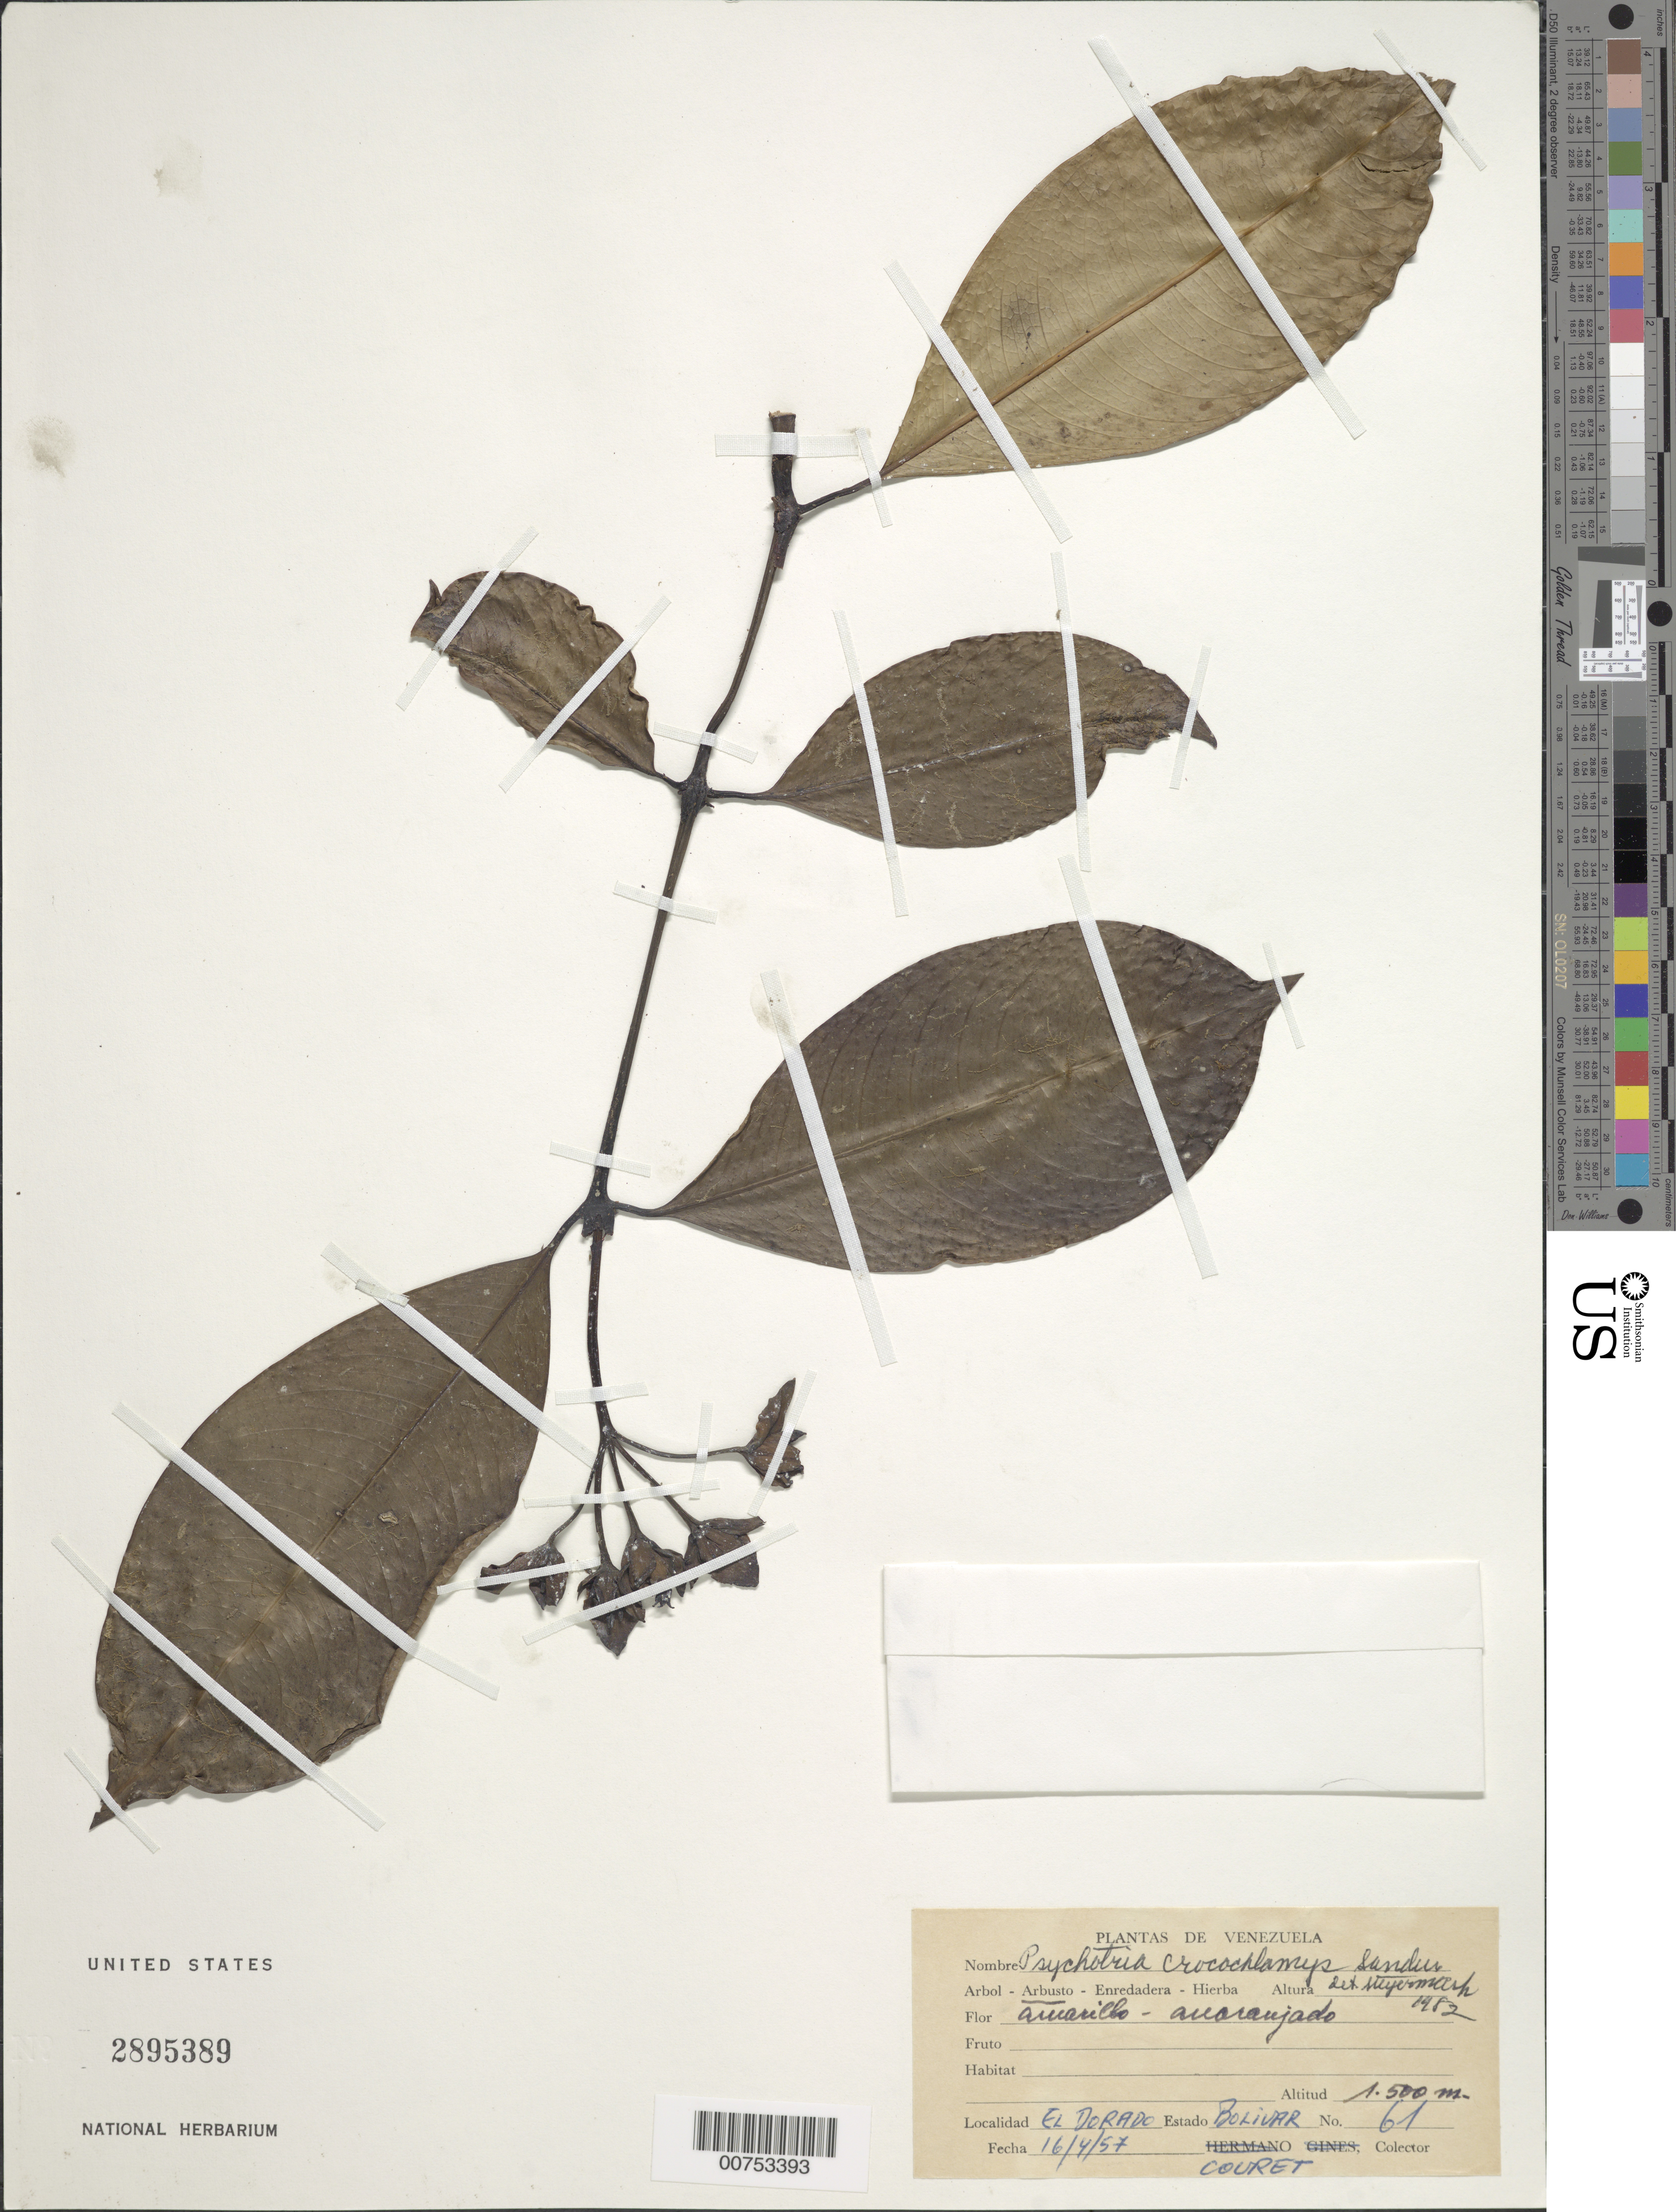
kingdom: Plantae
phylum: Tracheophyta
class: Magnoliopsida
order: Gentianales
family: Rubiaceae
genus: Psychotria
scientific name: Psychotria crocochlamys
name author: Sandwith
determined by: Steyermark, Julian A., (VEN)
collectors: -. Couret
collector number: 61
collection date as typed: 16-Apr-57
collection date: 1957-04-16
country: Venezuela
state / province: Bolívar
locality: El Dorado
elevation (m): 1500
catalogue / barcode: US 2895389